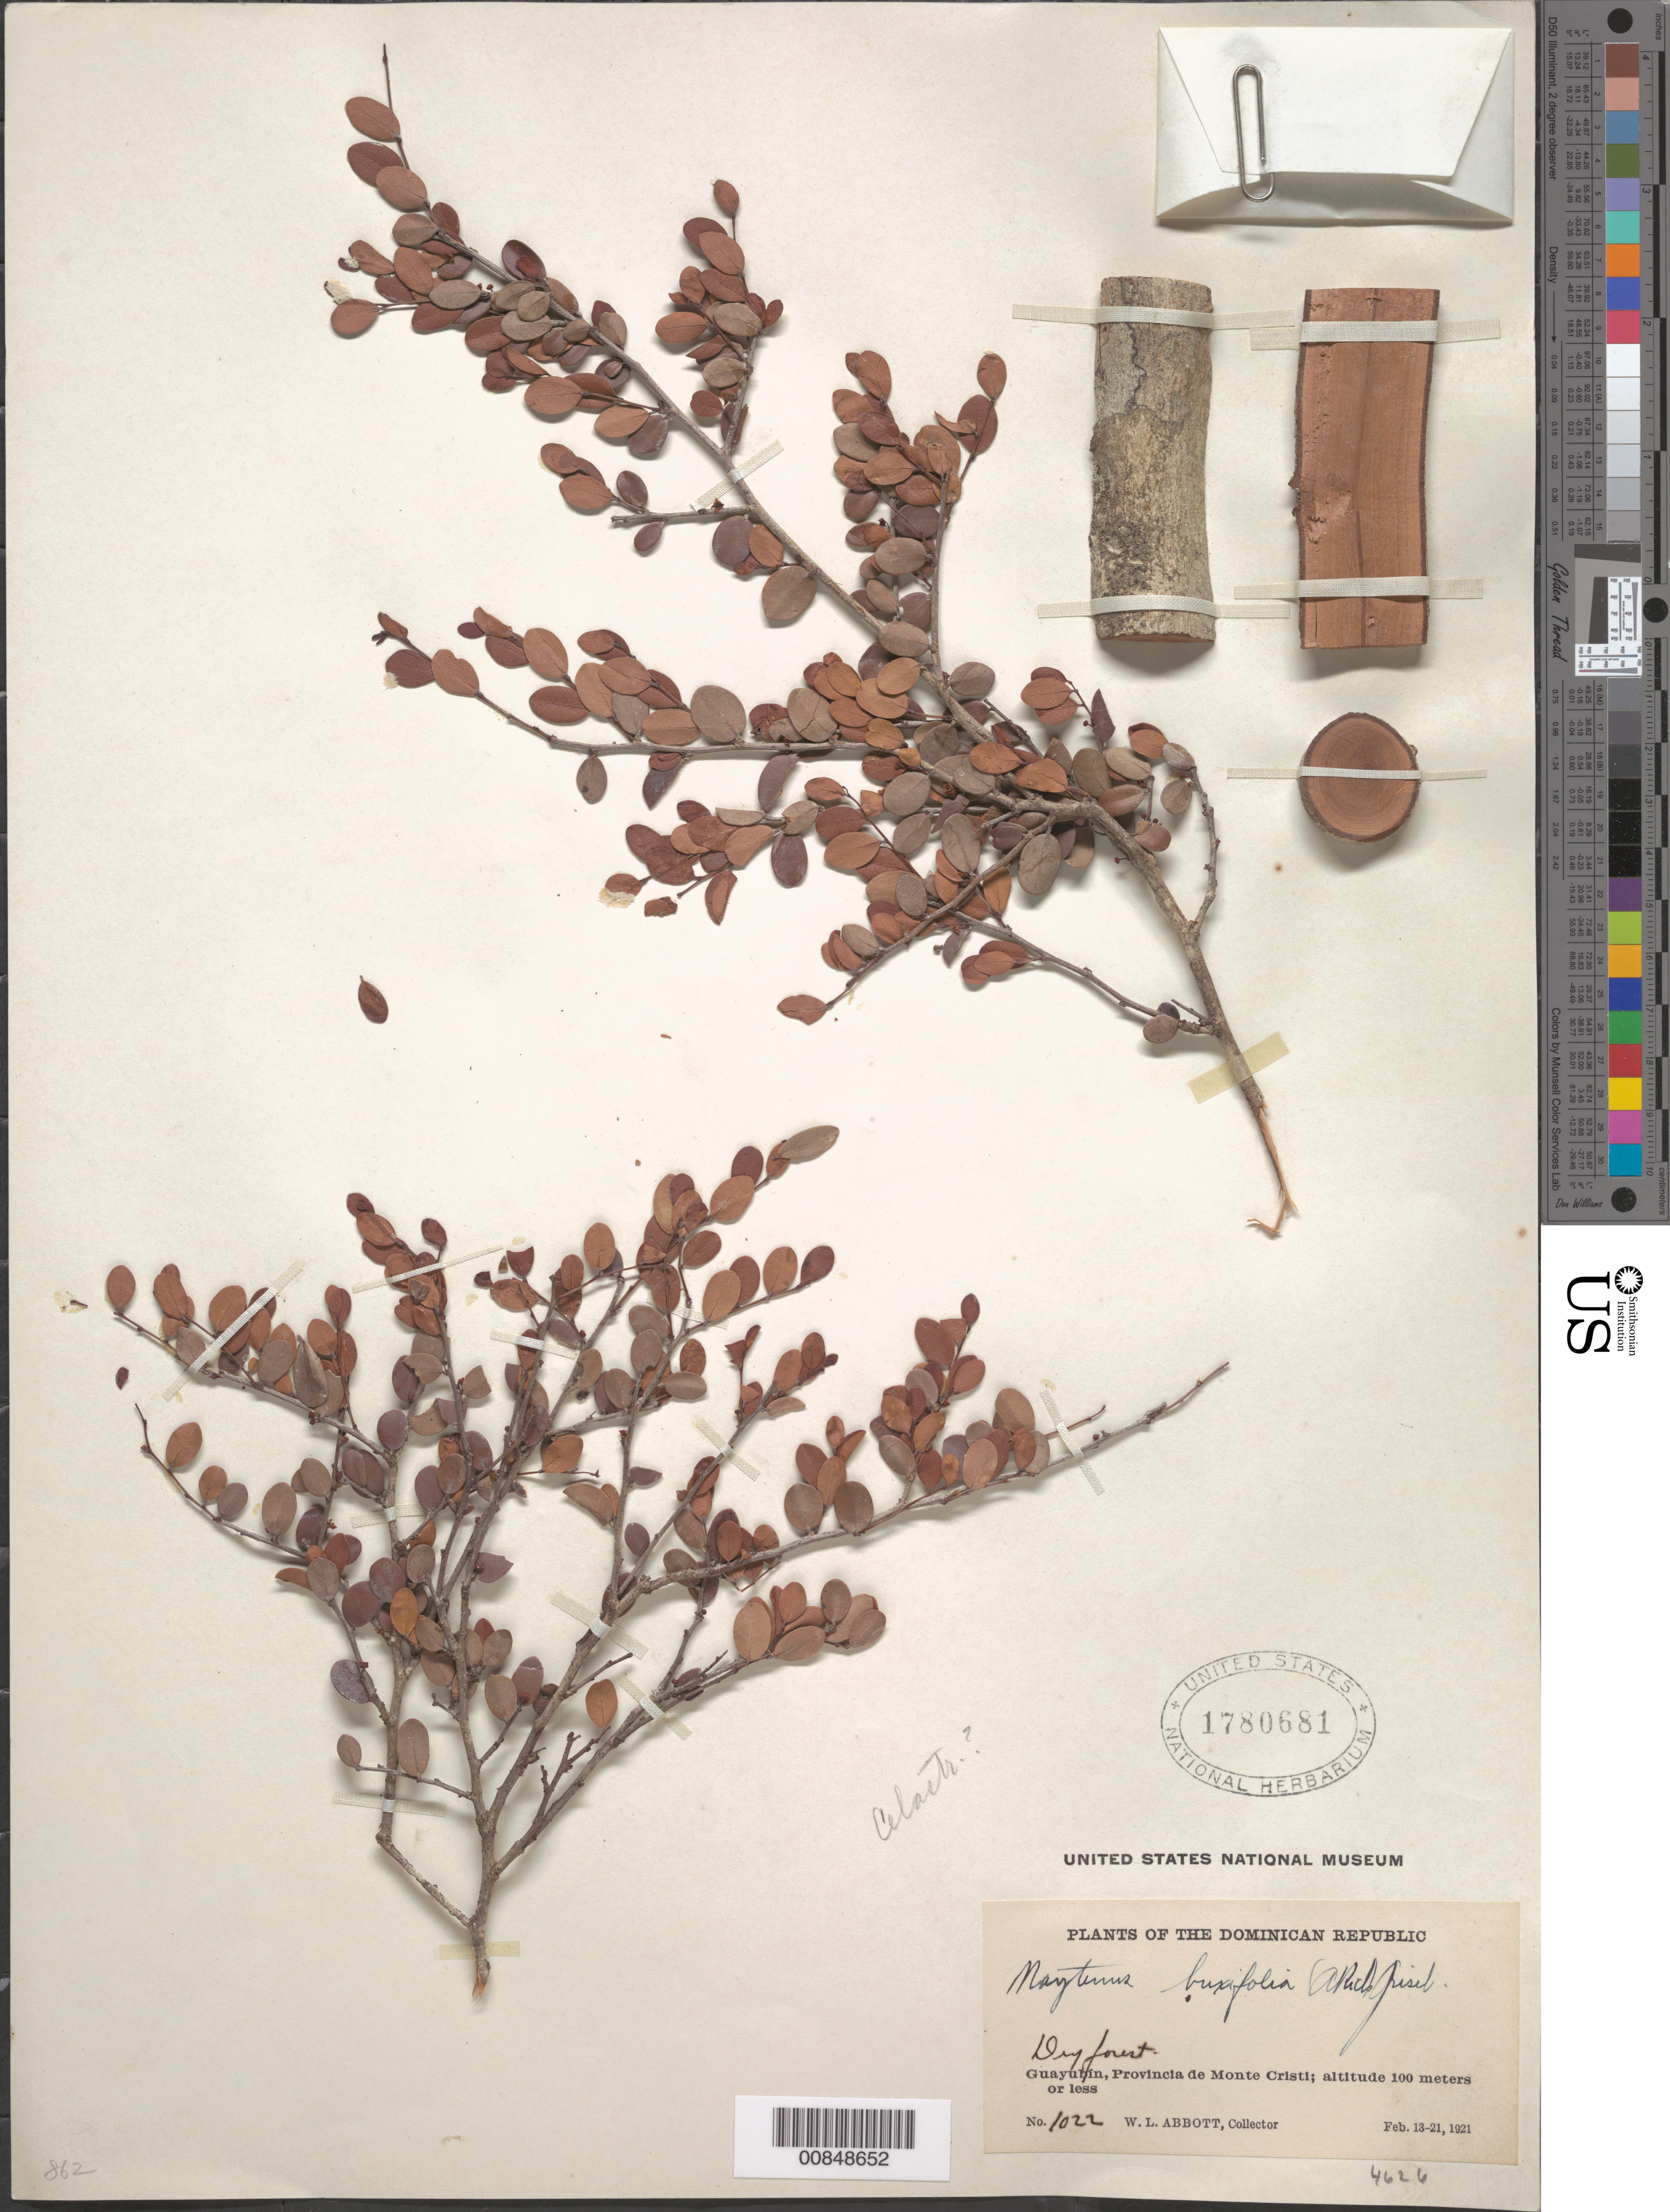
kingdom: Plantae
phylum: Tracheophyta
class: Magnoliopsida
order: Celastrales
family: Celastraceae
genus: Maytenus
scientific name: Maytenus buxifolia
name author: (A. Rich.) Griseb.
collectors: W. L. Abbott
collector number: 1022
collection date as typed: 13 Feb 1921 to 21 Feb 1921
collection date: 1921-02-13/1921-02-21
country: Dominican Republic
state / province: Monte Cristi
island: Hispaniola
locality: Guayubin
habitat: Dry forest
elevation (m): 100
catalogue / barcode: US 1780681